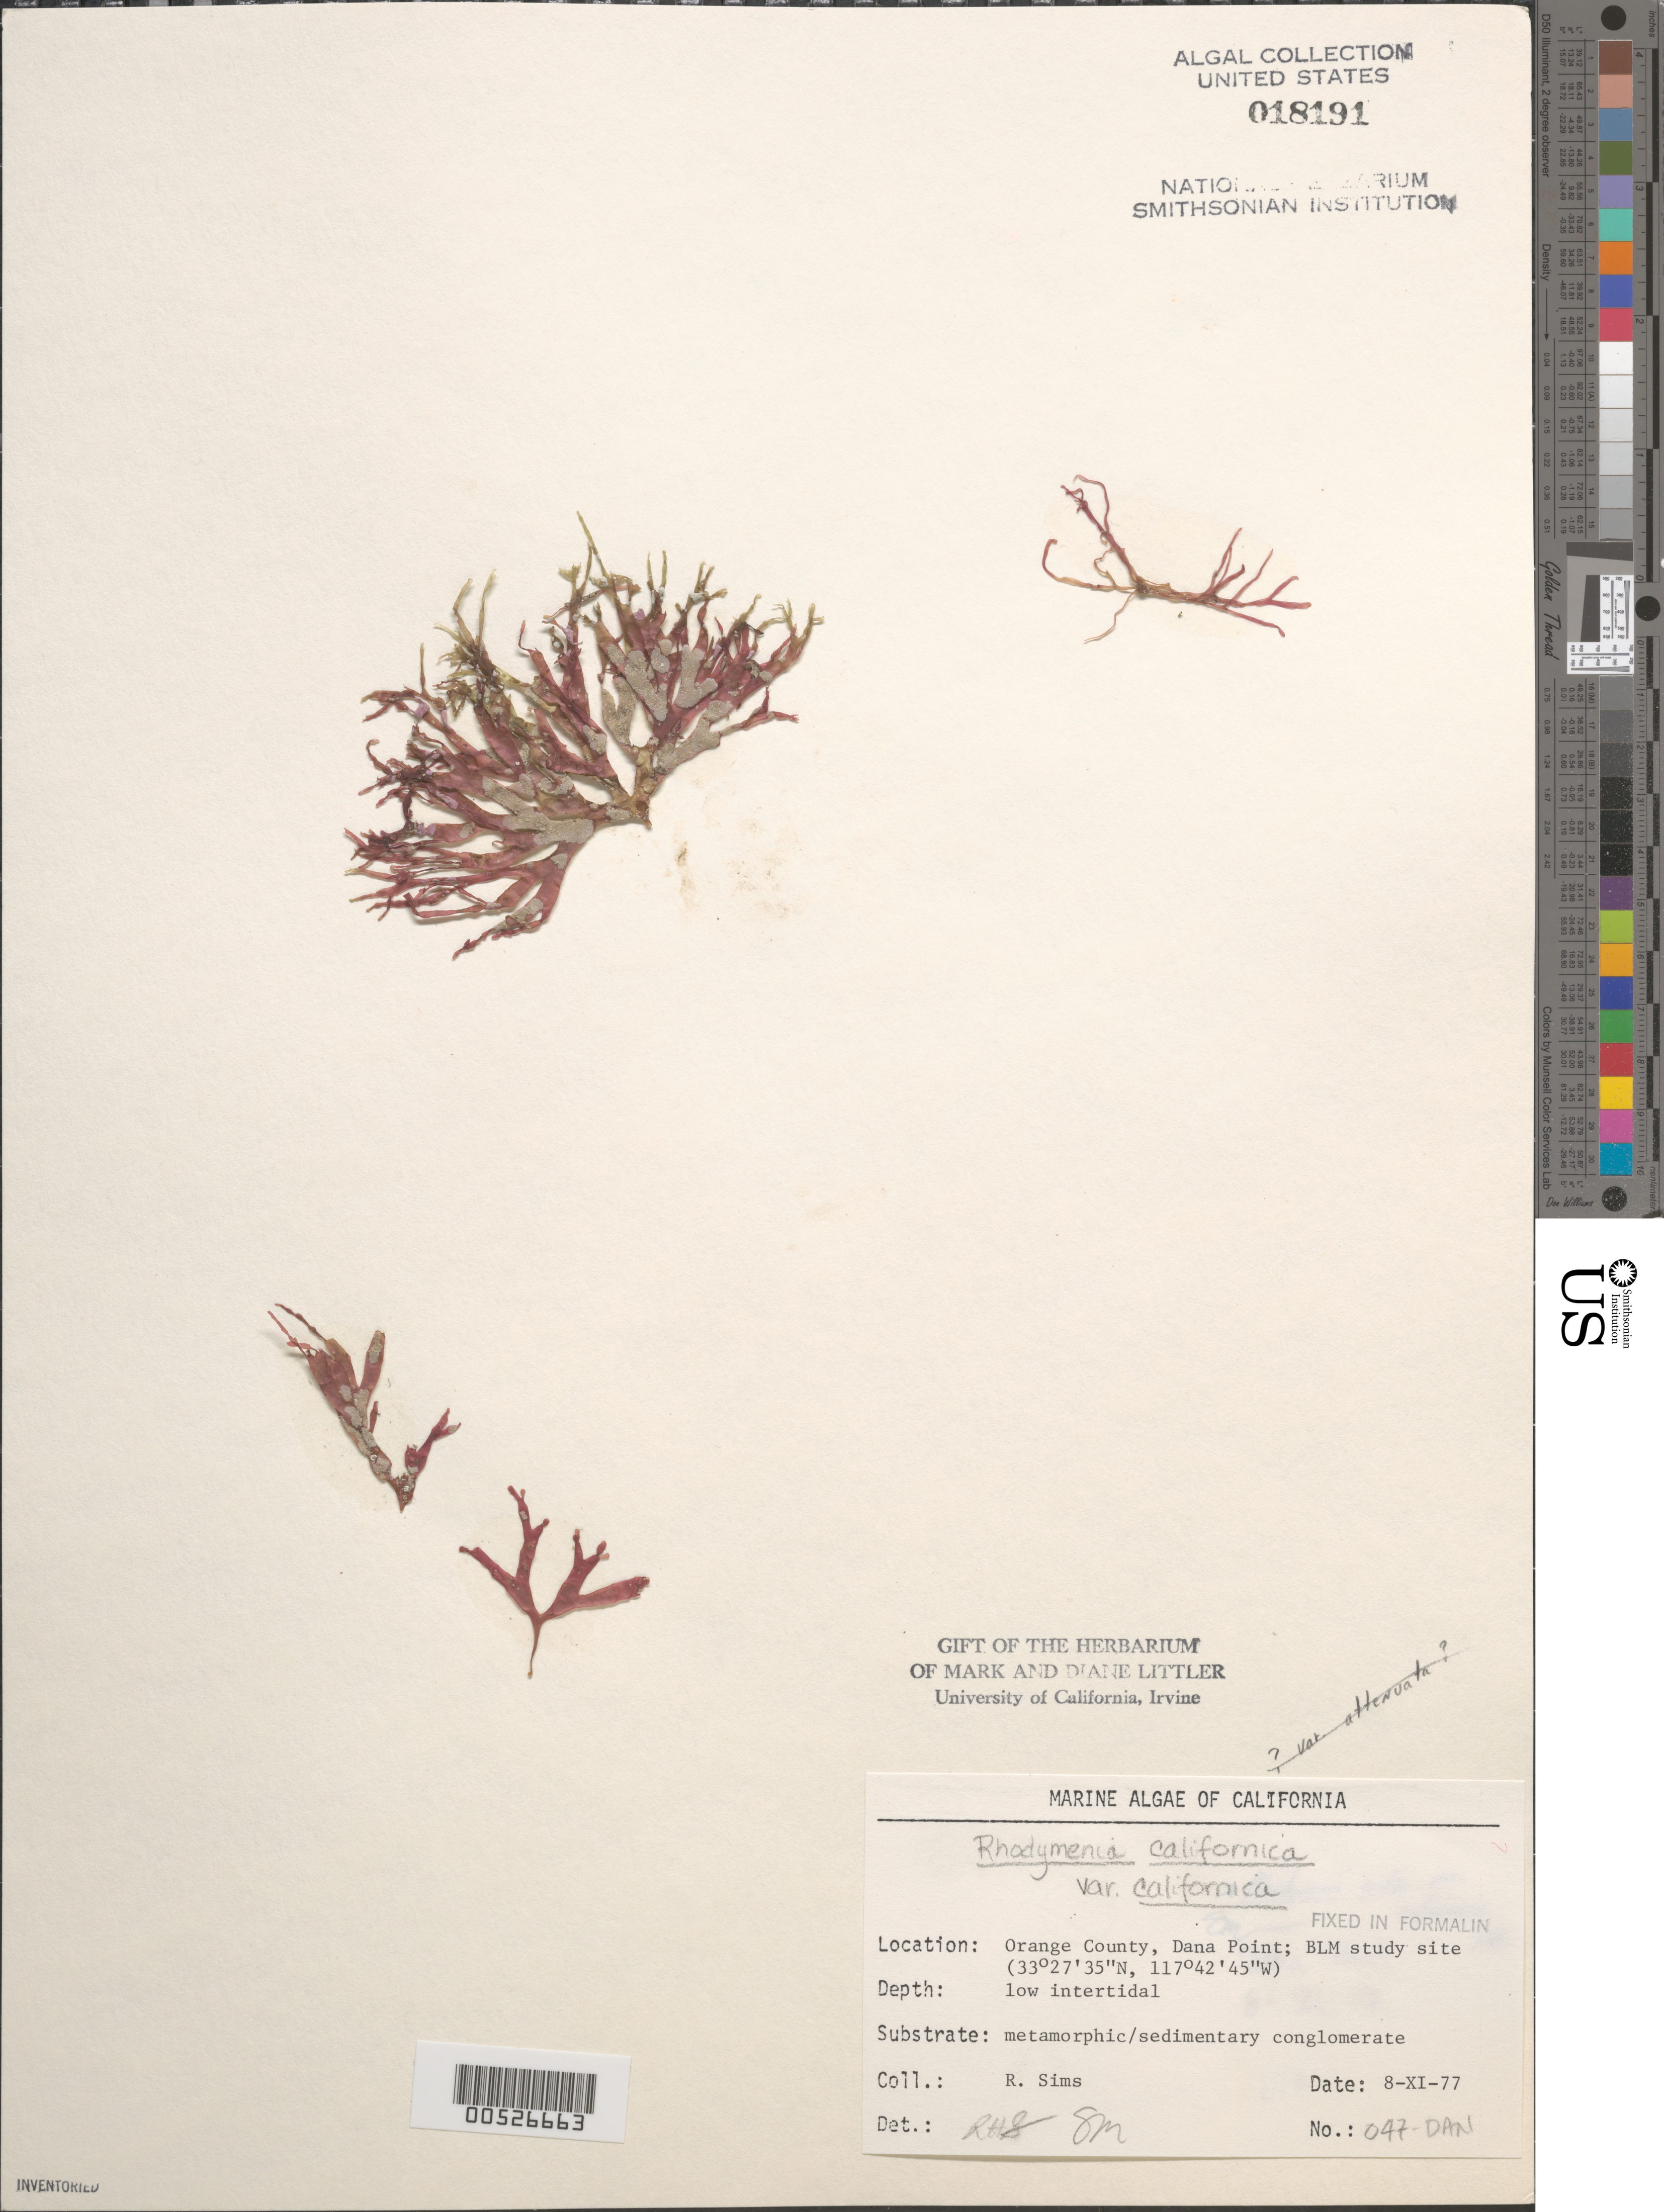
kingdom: Plantae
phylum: Rhodophyta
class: Florideophyceae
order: Rhodymeniales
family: Rhodymeniaceae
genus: Rhodymenia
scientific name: Rhodymenia californica var. californica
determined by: Sims, Robert H.; Murray, S. N.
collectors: R. H. Sims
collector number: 047-dan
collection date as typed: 08 Nov 1977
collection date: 1977-11-08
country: United States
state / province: California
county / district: Orange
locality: Dana Point, 1 km north of marina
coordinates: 33 27'35"N, 117 42'45"W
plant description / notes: BLM-SOCALBIGHT Rocky Intertidal Survey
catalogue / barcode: US 18191